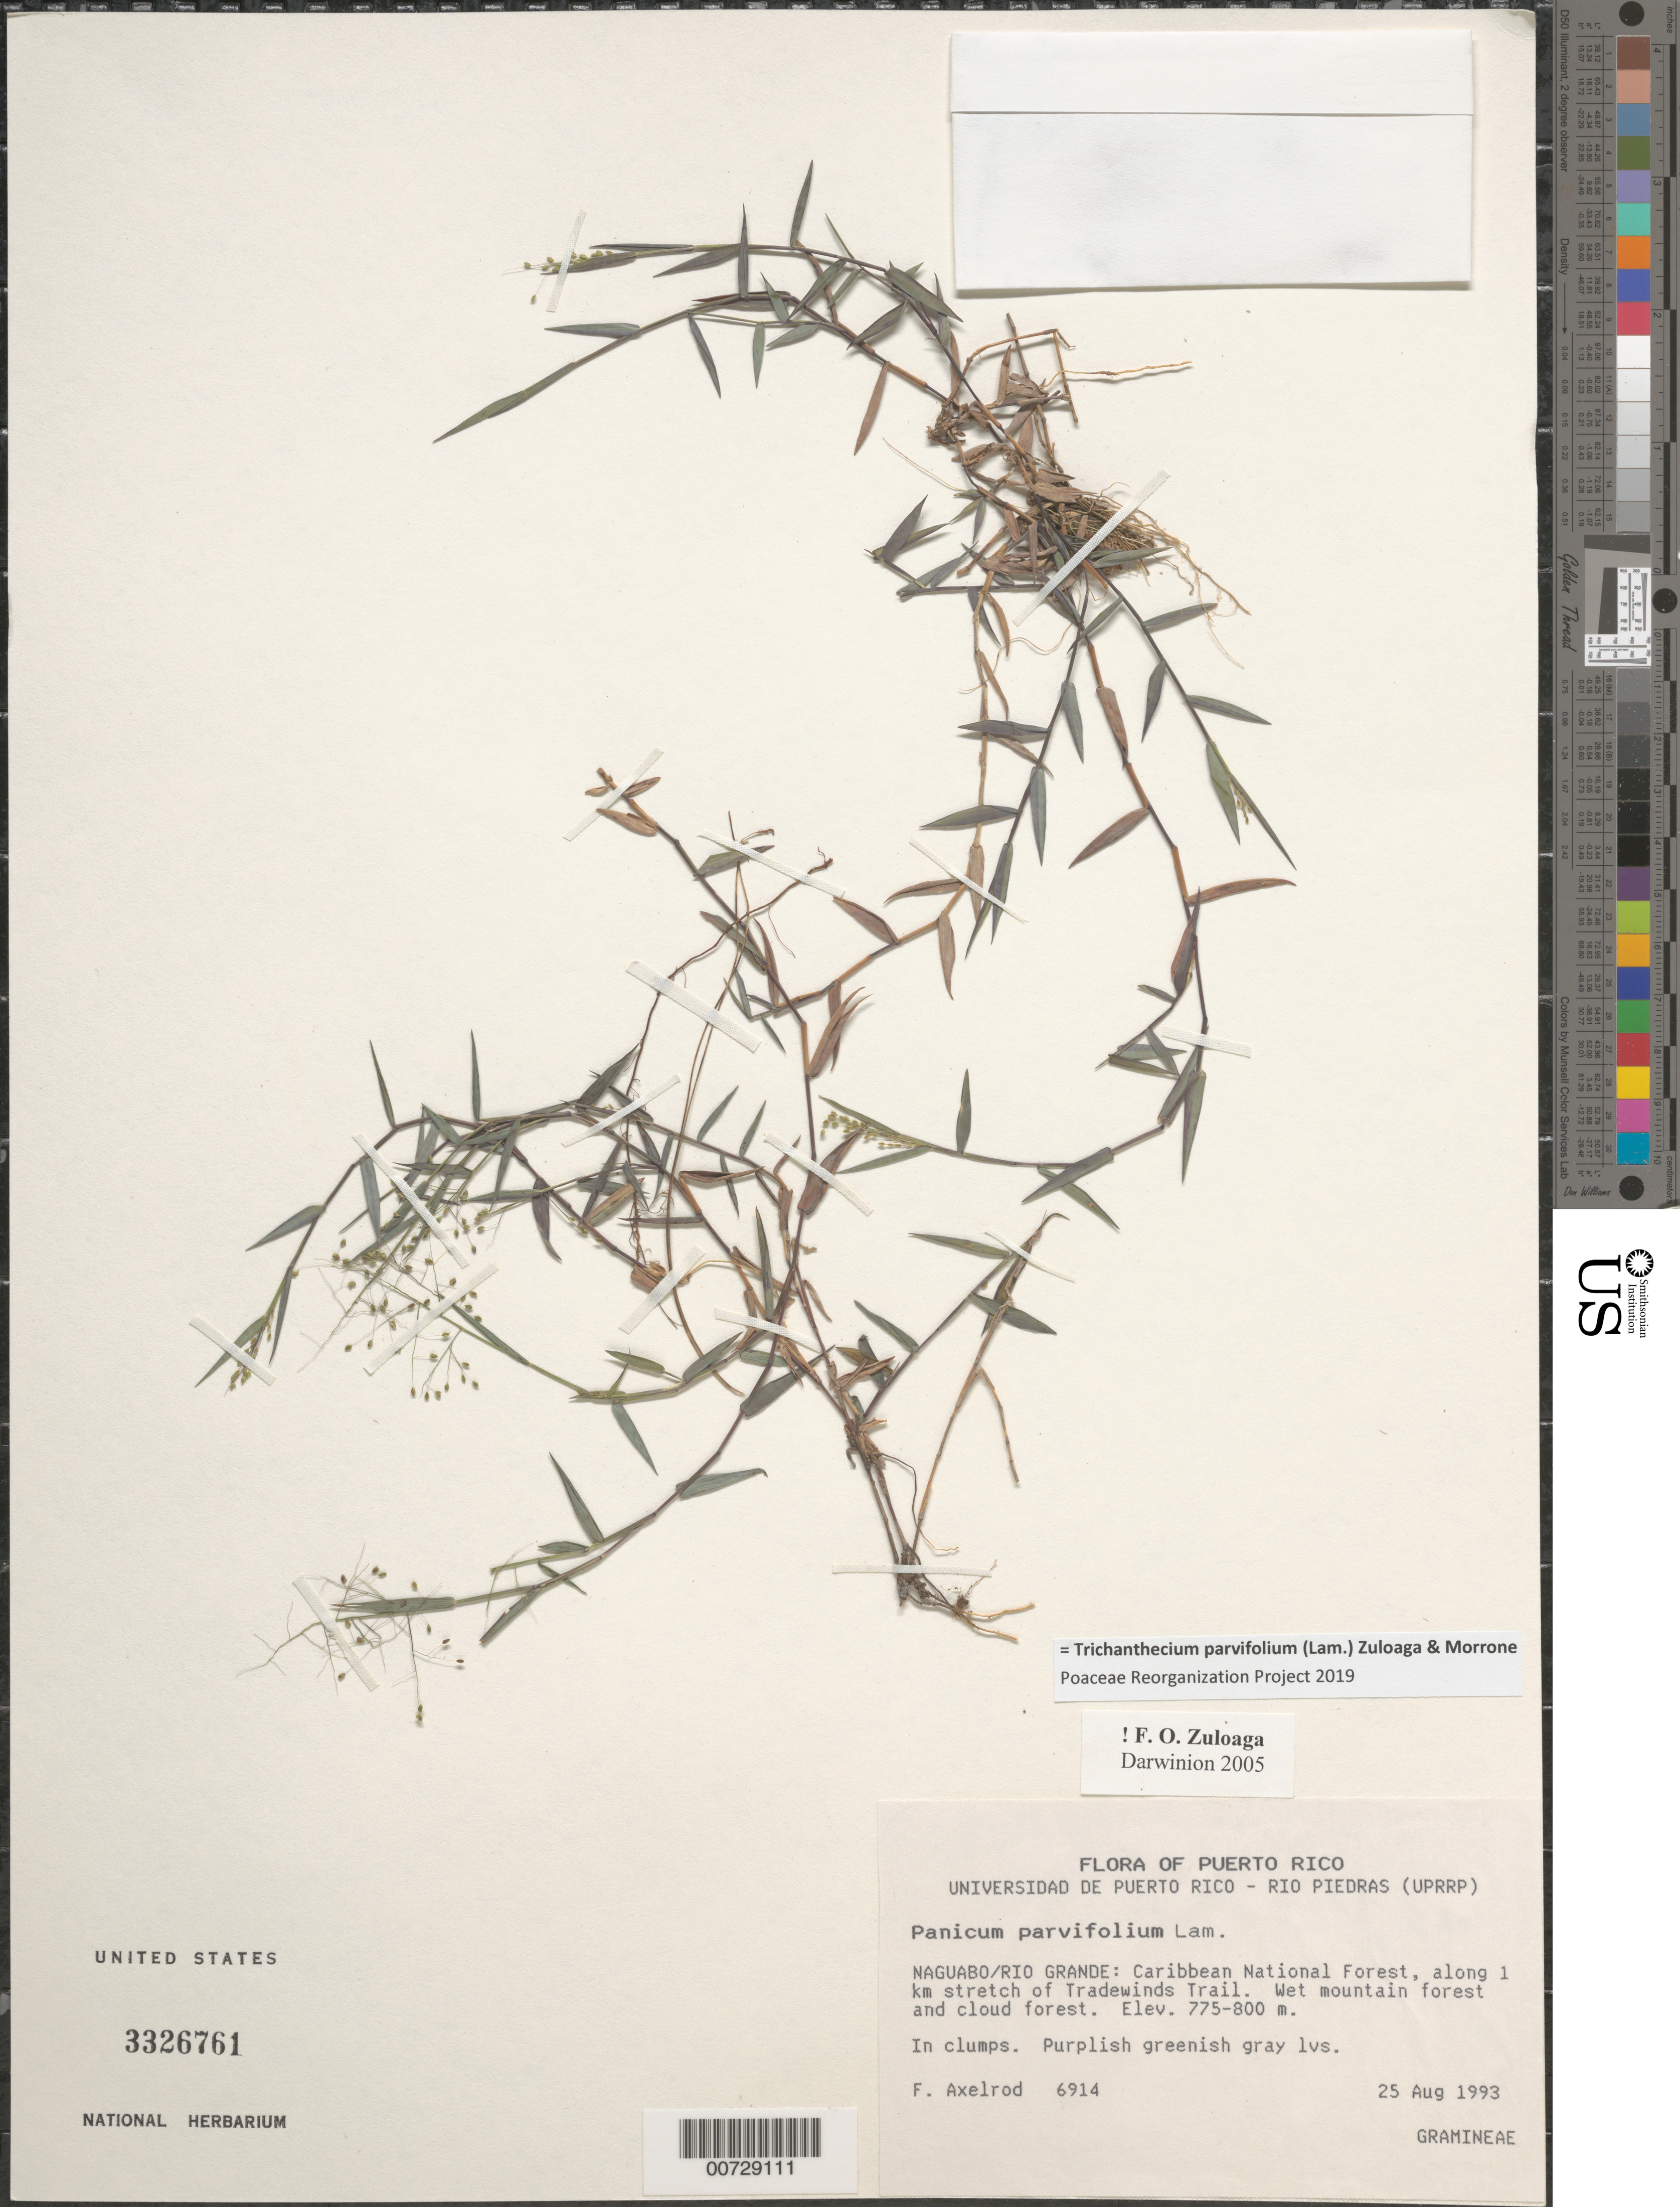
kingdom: Plantae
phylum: Tracheophyta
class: Liliopsida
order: Poales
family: Poaceae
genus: Panicum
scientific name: Panicum parvifolium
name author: Lam.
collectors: F. S. Axelrod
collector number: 6914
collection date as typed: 25 Aug 1993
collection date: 1993-08-25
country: Puerto Rico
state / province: Naguabo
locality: Naguabo/Río Grande: Carib. Natl. Forest, along 1 km stretch of Tradewinds Trail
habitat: Wet mountain forest and cloud forest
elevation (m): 775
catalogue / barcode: US 3326761